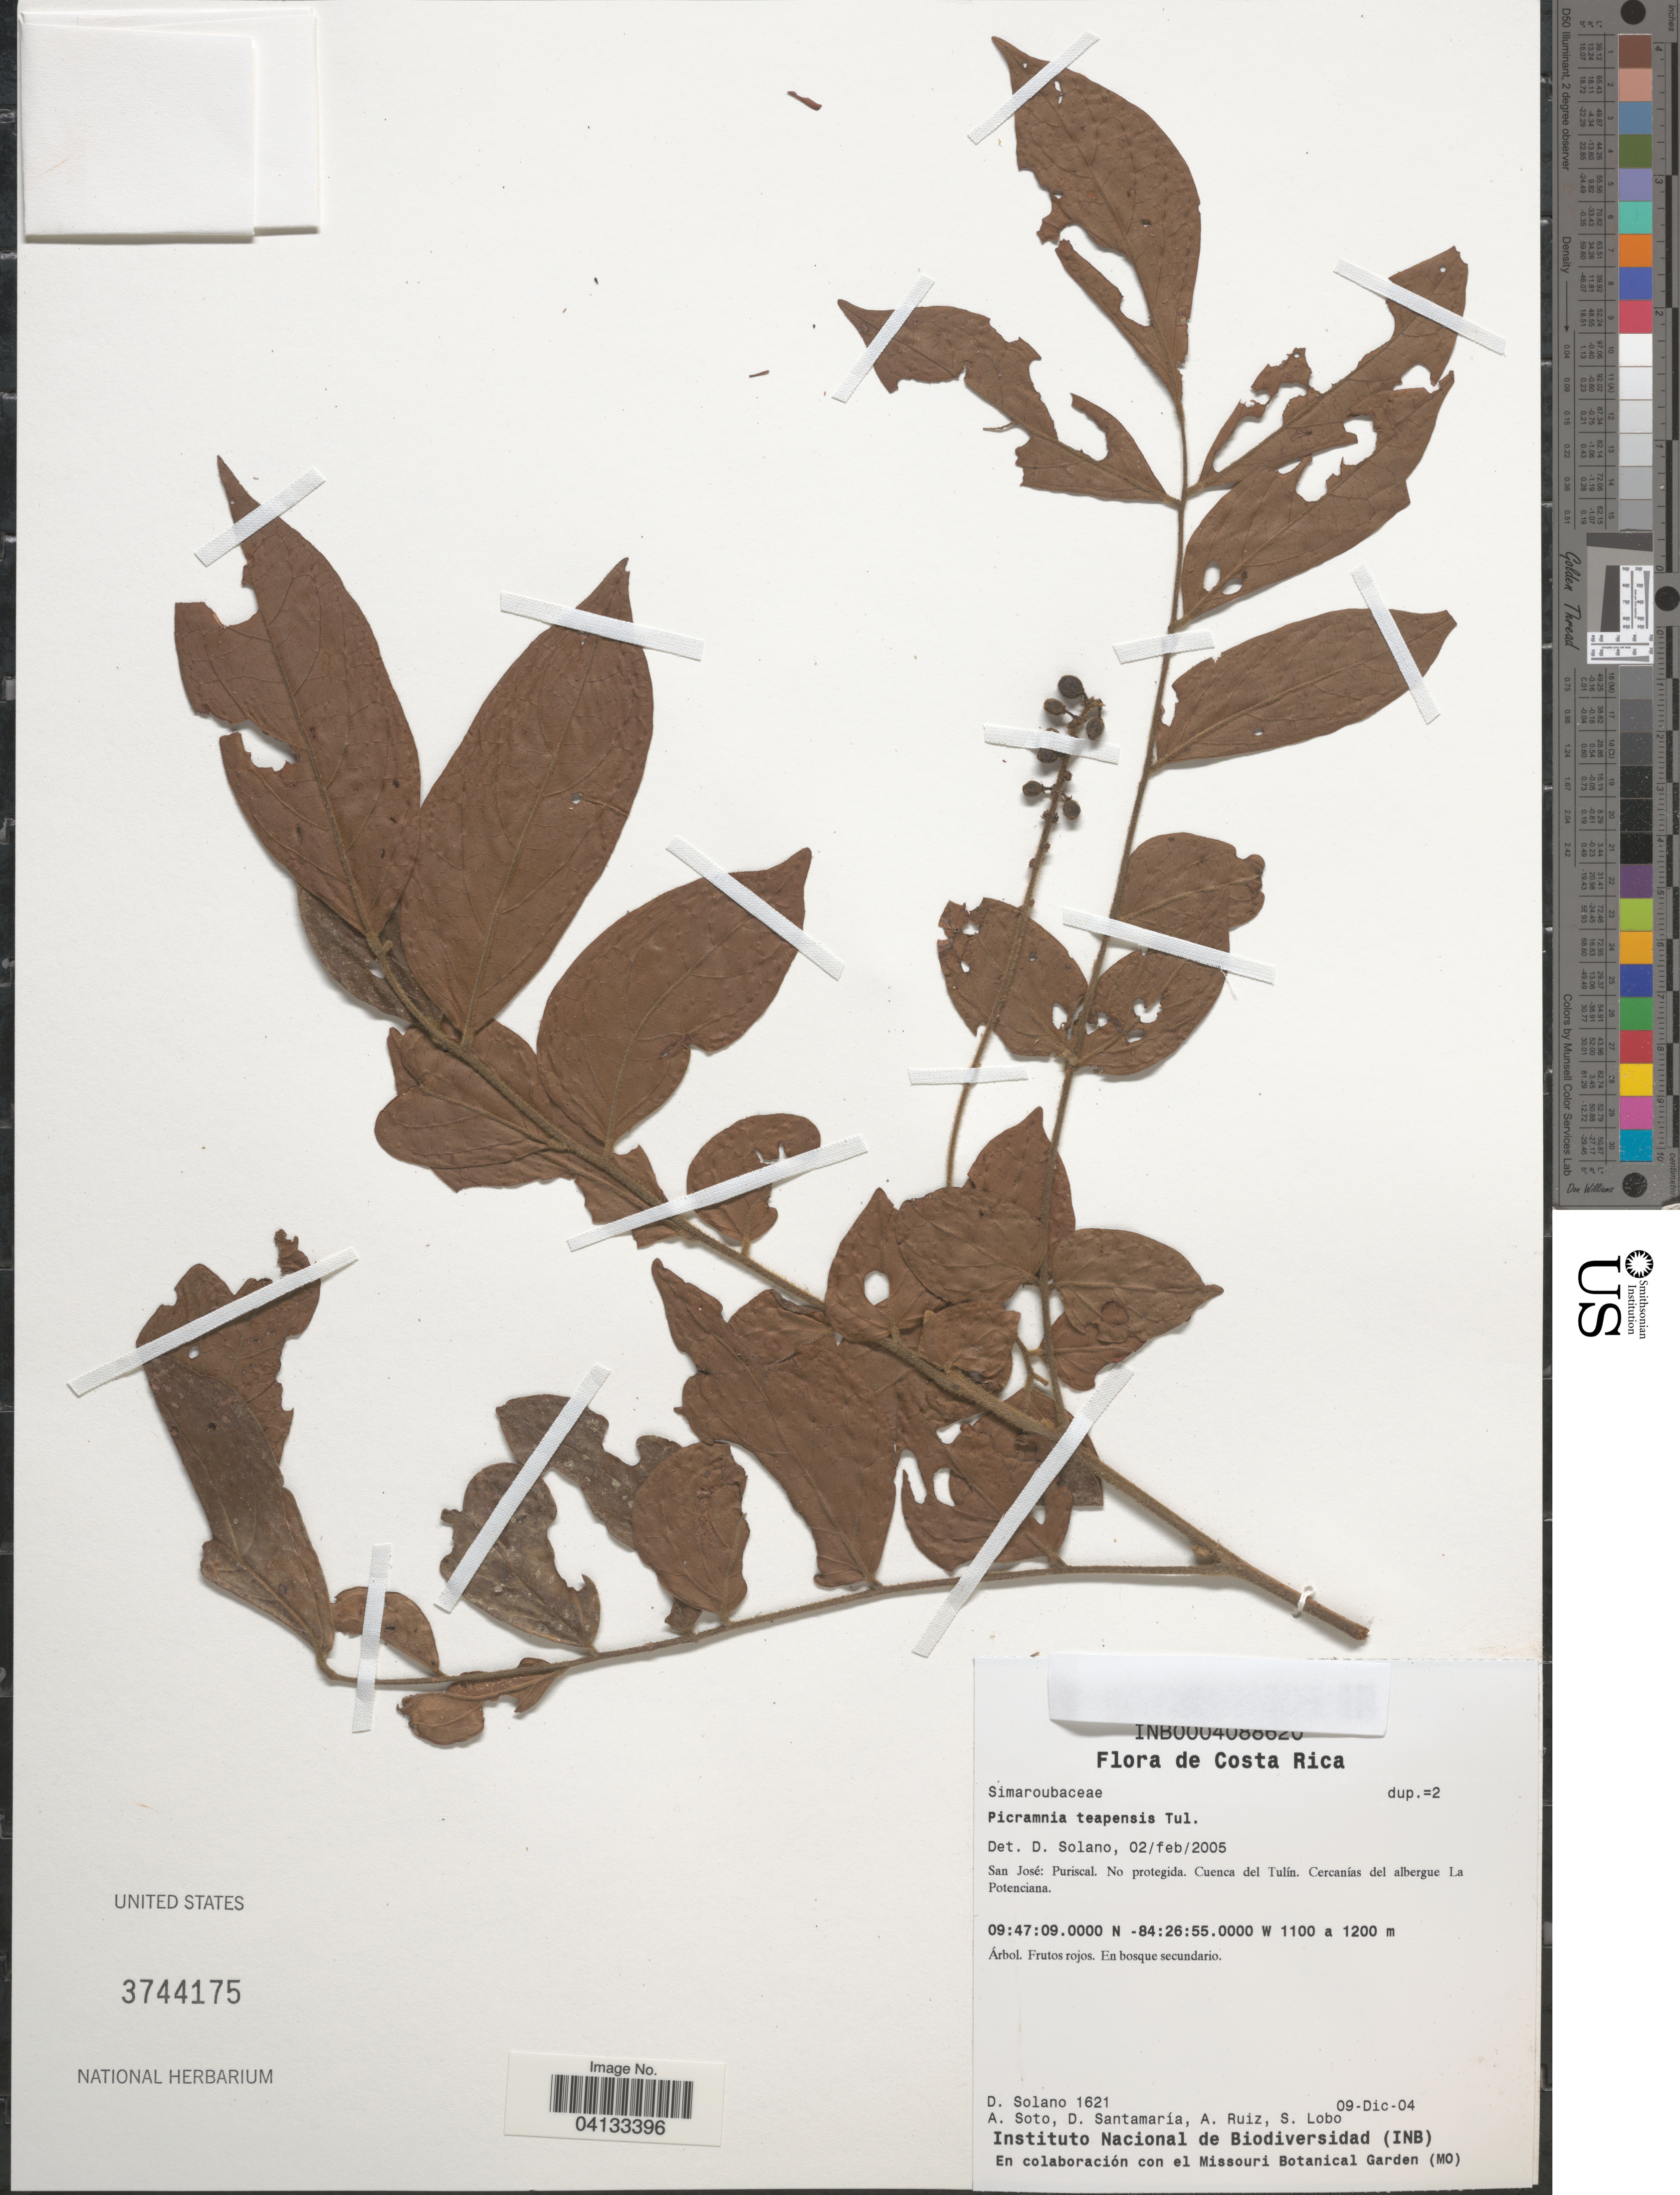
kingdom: Plantae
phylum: Tracheophyta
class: Magnoliopsida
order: Picramniales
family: Picramniaceae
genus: Picramnia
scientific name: Picramnia teapensis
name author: Tul.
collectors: D. Solano, A. Soto, D. Santamaria, A. Ruiz & S. Lobo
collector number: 1621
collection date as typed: Transcribed d/m/y: 9/12/4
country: Costa Rica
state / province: San José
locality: Puriscal. No protegida. Cuenca del Tulín. Cercanías del albergue La Potenciana.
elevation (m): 1100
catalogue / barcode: US 3744175